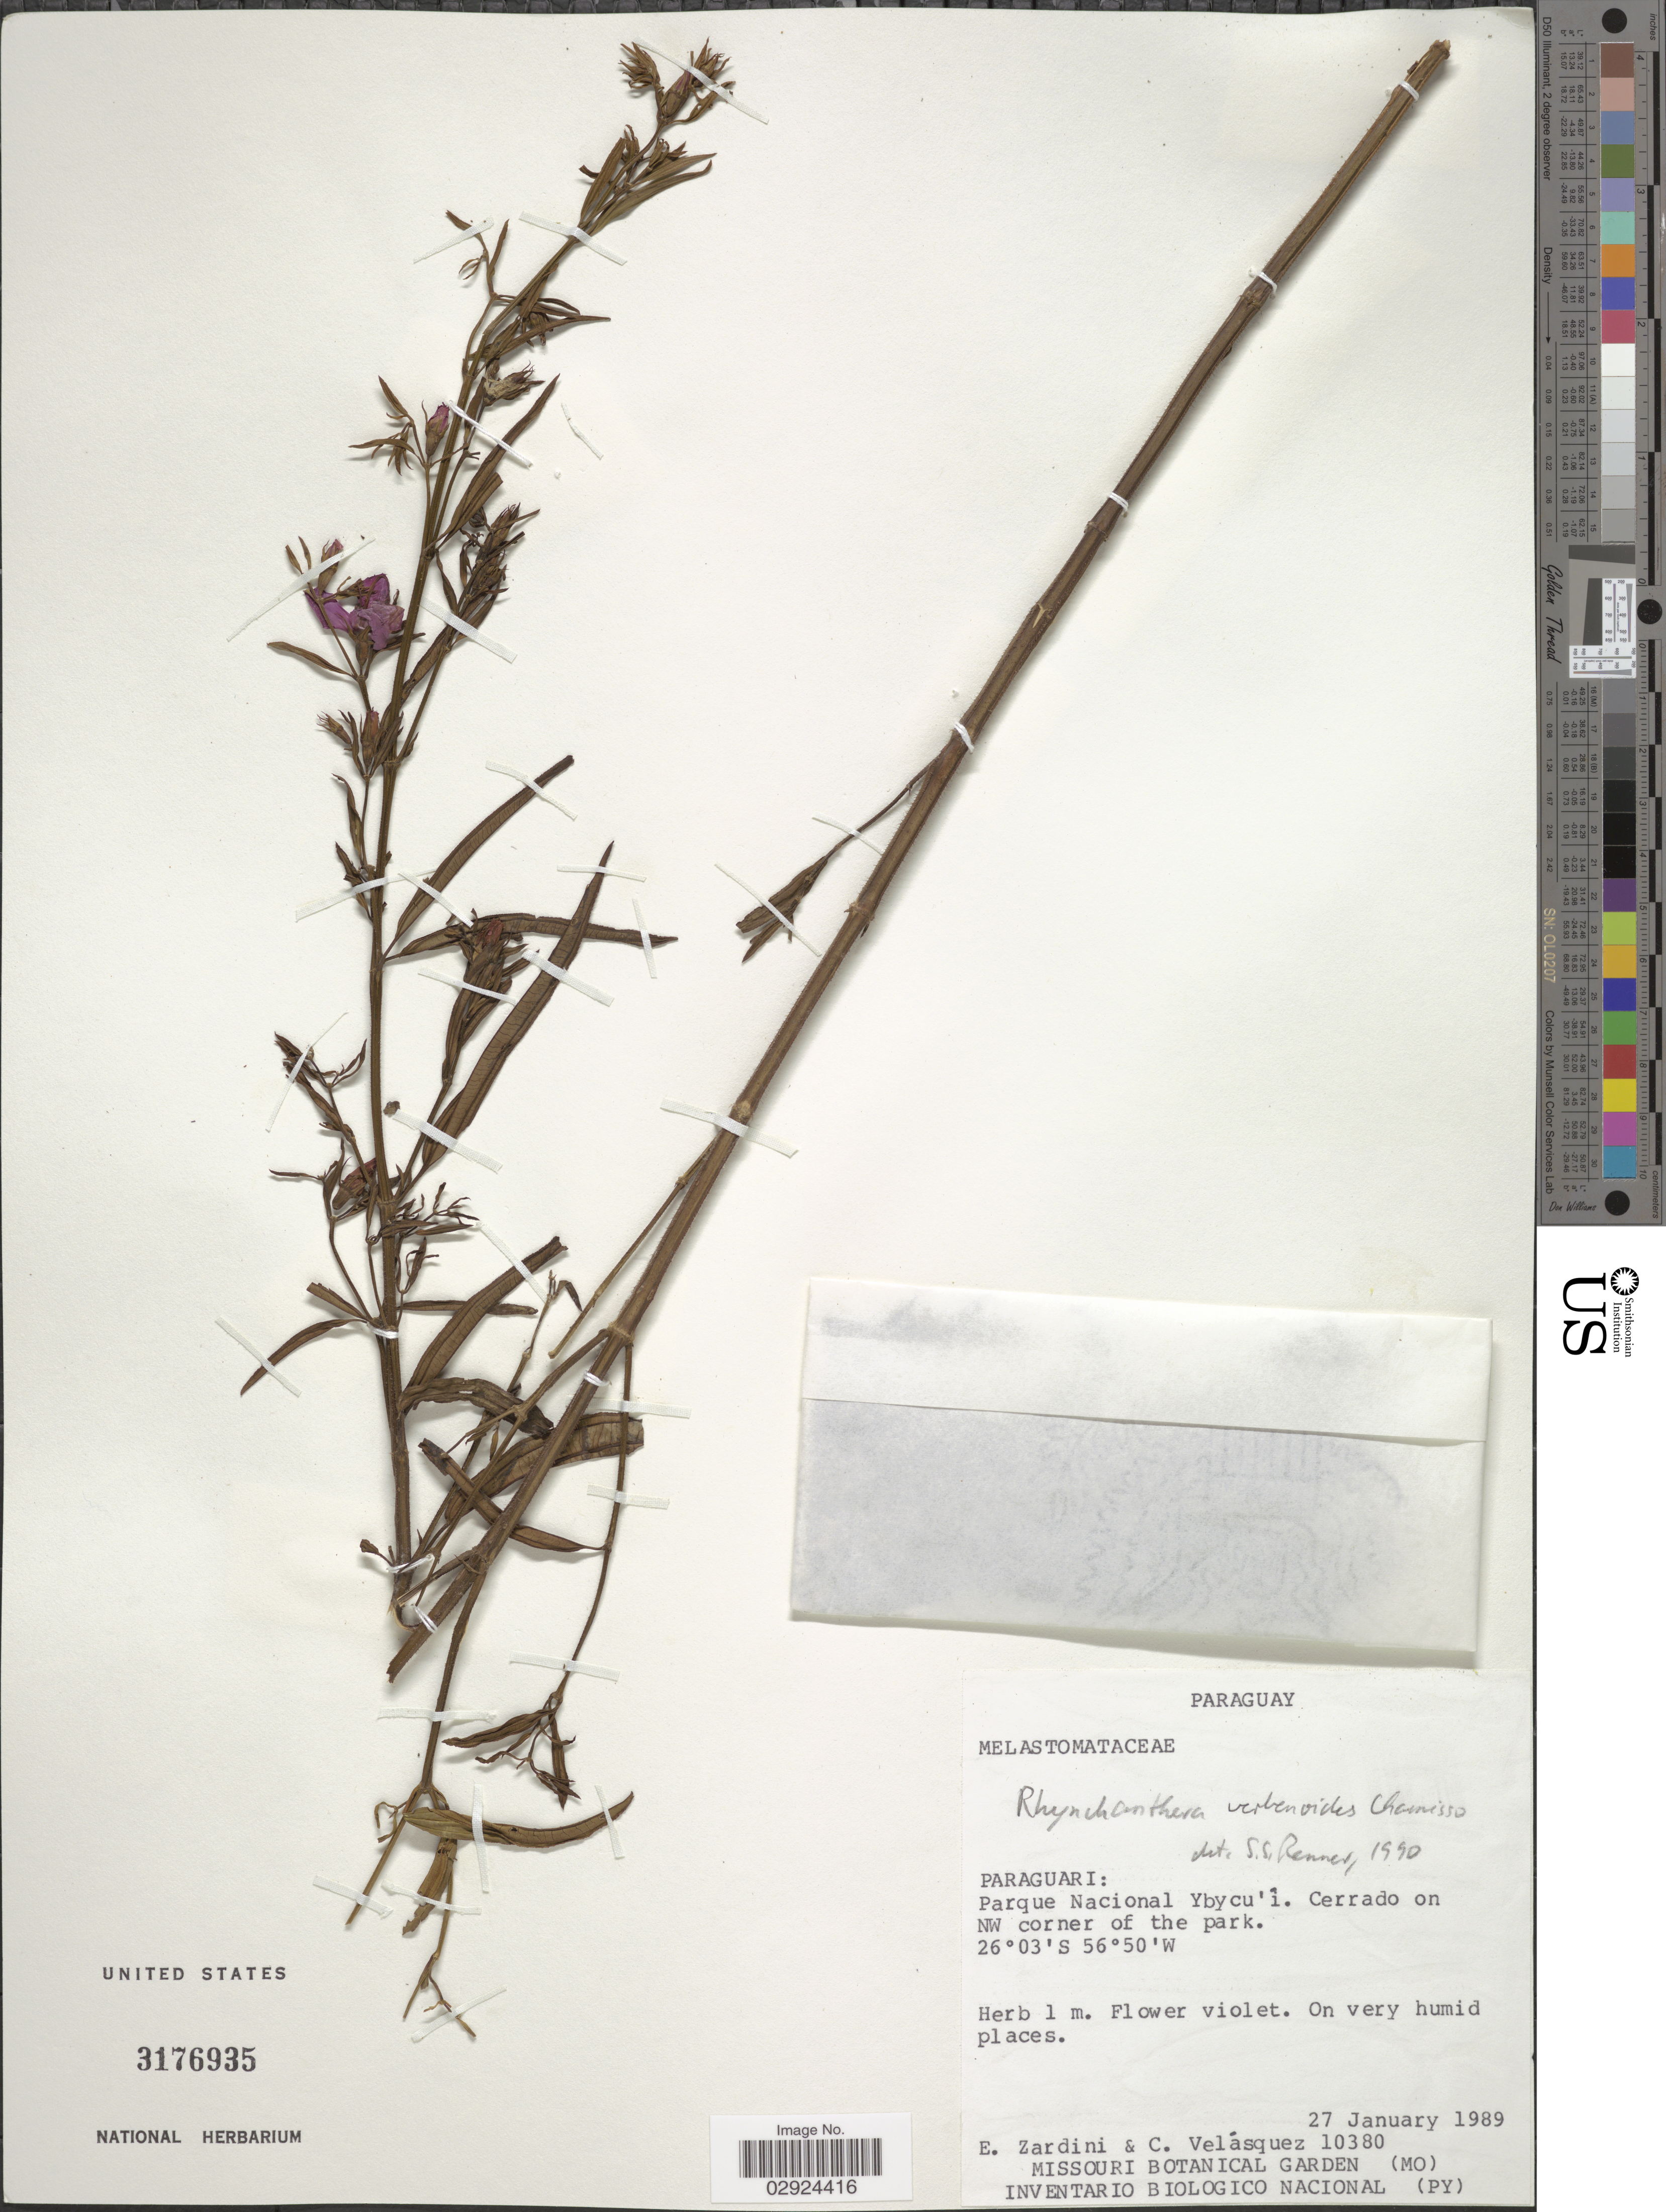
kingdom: Plantae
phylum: Tracheophyta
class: Magnoliopsida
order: Myrtales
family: Melastomataceae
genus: Rhynchanthera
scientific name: Rhynchanthera verbenoides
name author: Cham.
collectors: E. Zardini & C. Velásquez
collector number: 10380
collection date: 1989-01-27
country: Paraguay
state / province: Paraguari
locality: Parque Nacional Ybycu'i, Cerrado on NW corner of the park.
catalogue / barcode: US 3176935